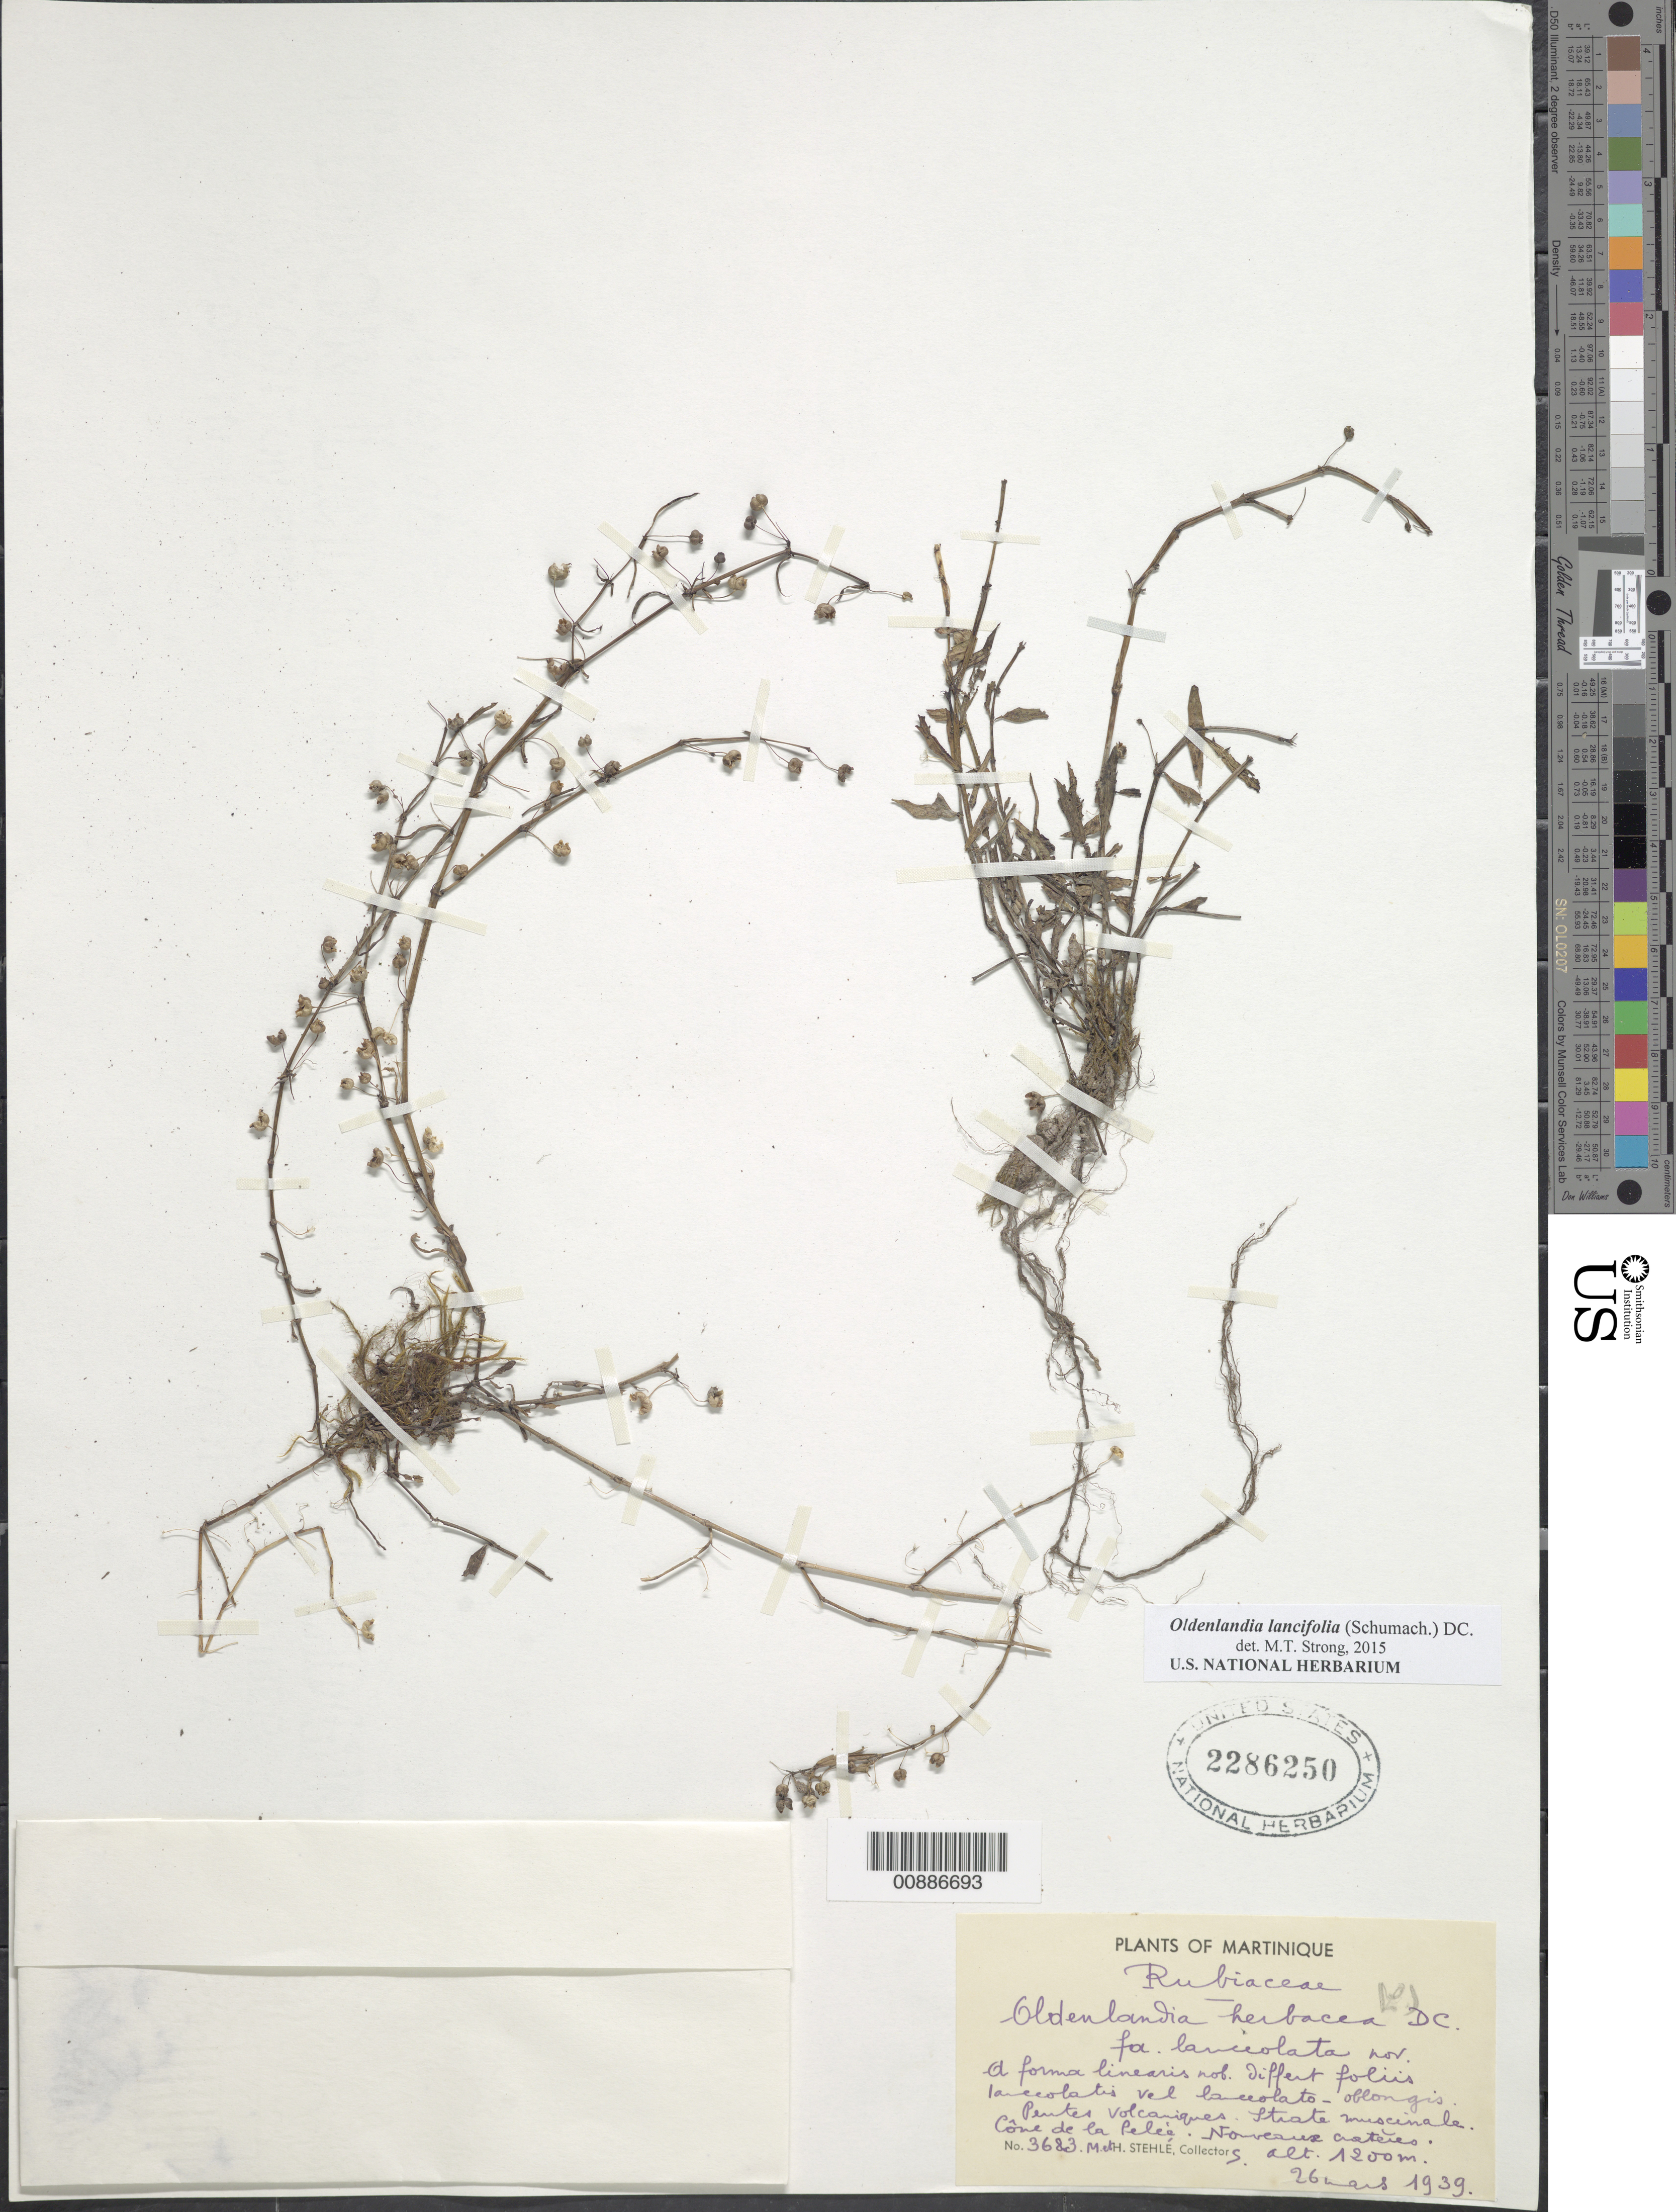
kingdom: Plantae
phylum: Tracheophyta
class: Magnoliopsida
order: Gentianales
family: Rubiaceae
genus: Oldenlandia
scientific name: Oldenlandia lancifolia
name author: (Schumach.) DC.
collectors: H. Stehlé & M. Stehlé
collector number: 3683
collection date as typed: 26 Mar 1939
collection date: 1939-03-26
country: Martinique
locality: Cône de la Pelèe, nouveaux cratères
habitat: Pentes volcaniques. Strate muscinale.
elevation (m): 1200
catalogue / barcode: US 2286250